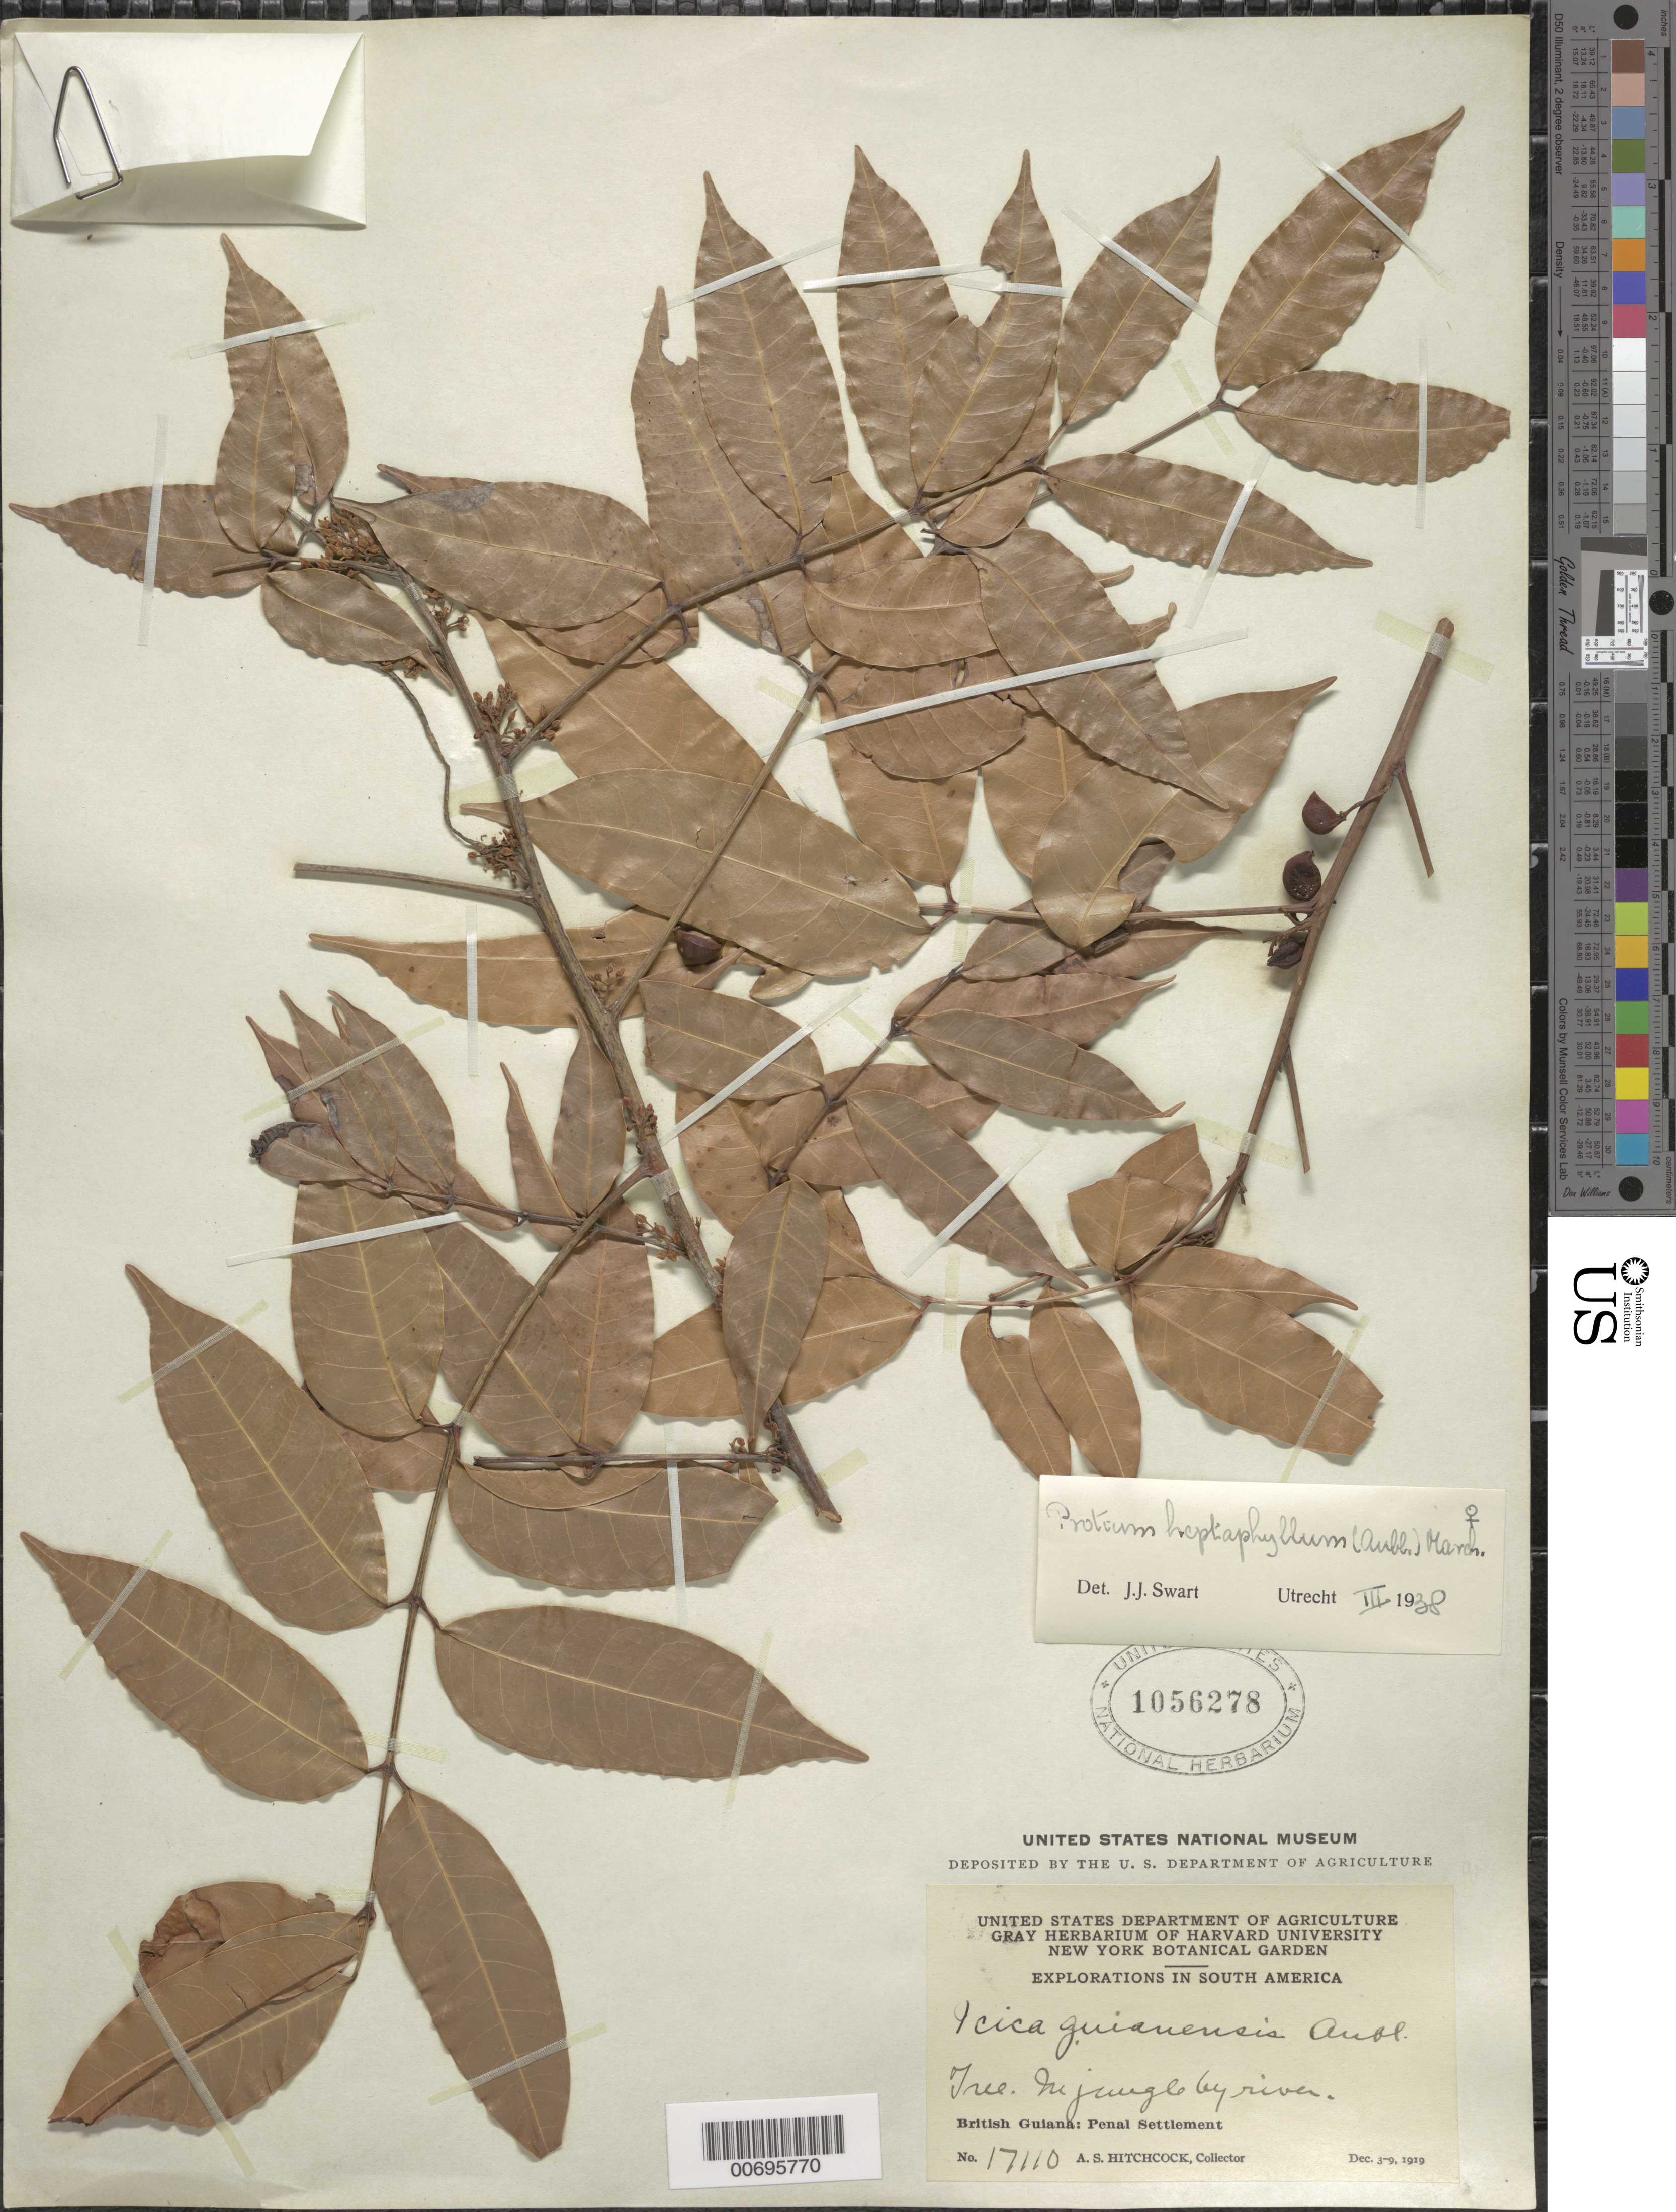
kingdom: Plantae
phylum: Tracheophyta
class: Magnoliopsida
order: Sapindales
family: Burseraceae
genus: Protium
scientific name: Protium heptaphyllum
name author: (Aubl.) Marchand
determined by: Swart, Jan J., (UTRECHT)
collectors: A. S. Hitchcock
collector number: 17110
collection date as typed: Dec. 3-9, 1919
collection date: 1919-12-03/1919-12-09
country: Guyana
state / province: Cuyuni-Mazaruni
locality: Penal Settlement, on W side of Essequibo River, near mouth of Mazaruni River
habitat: Jungle by river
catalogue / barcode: US 1056278